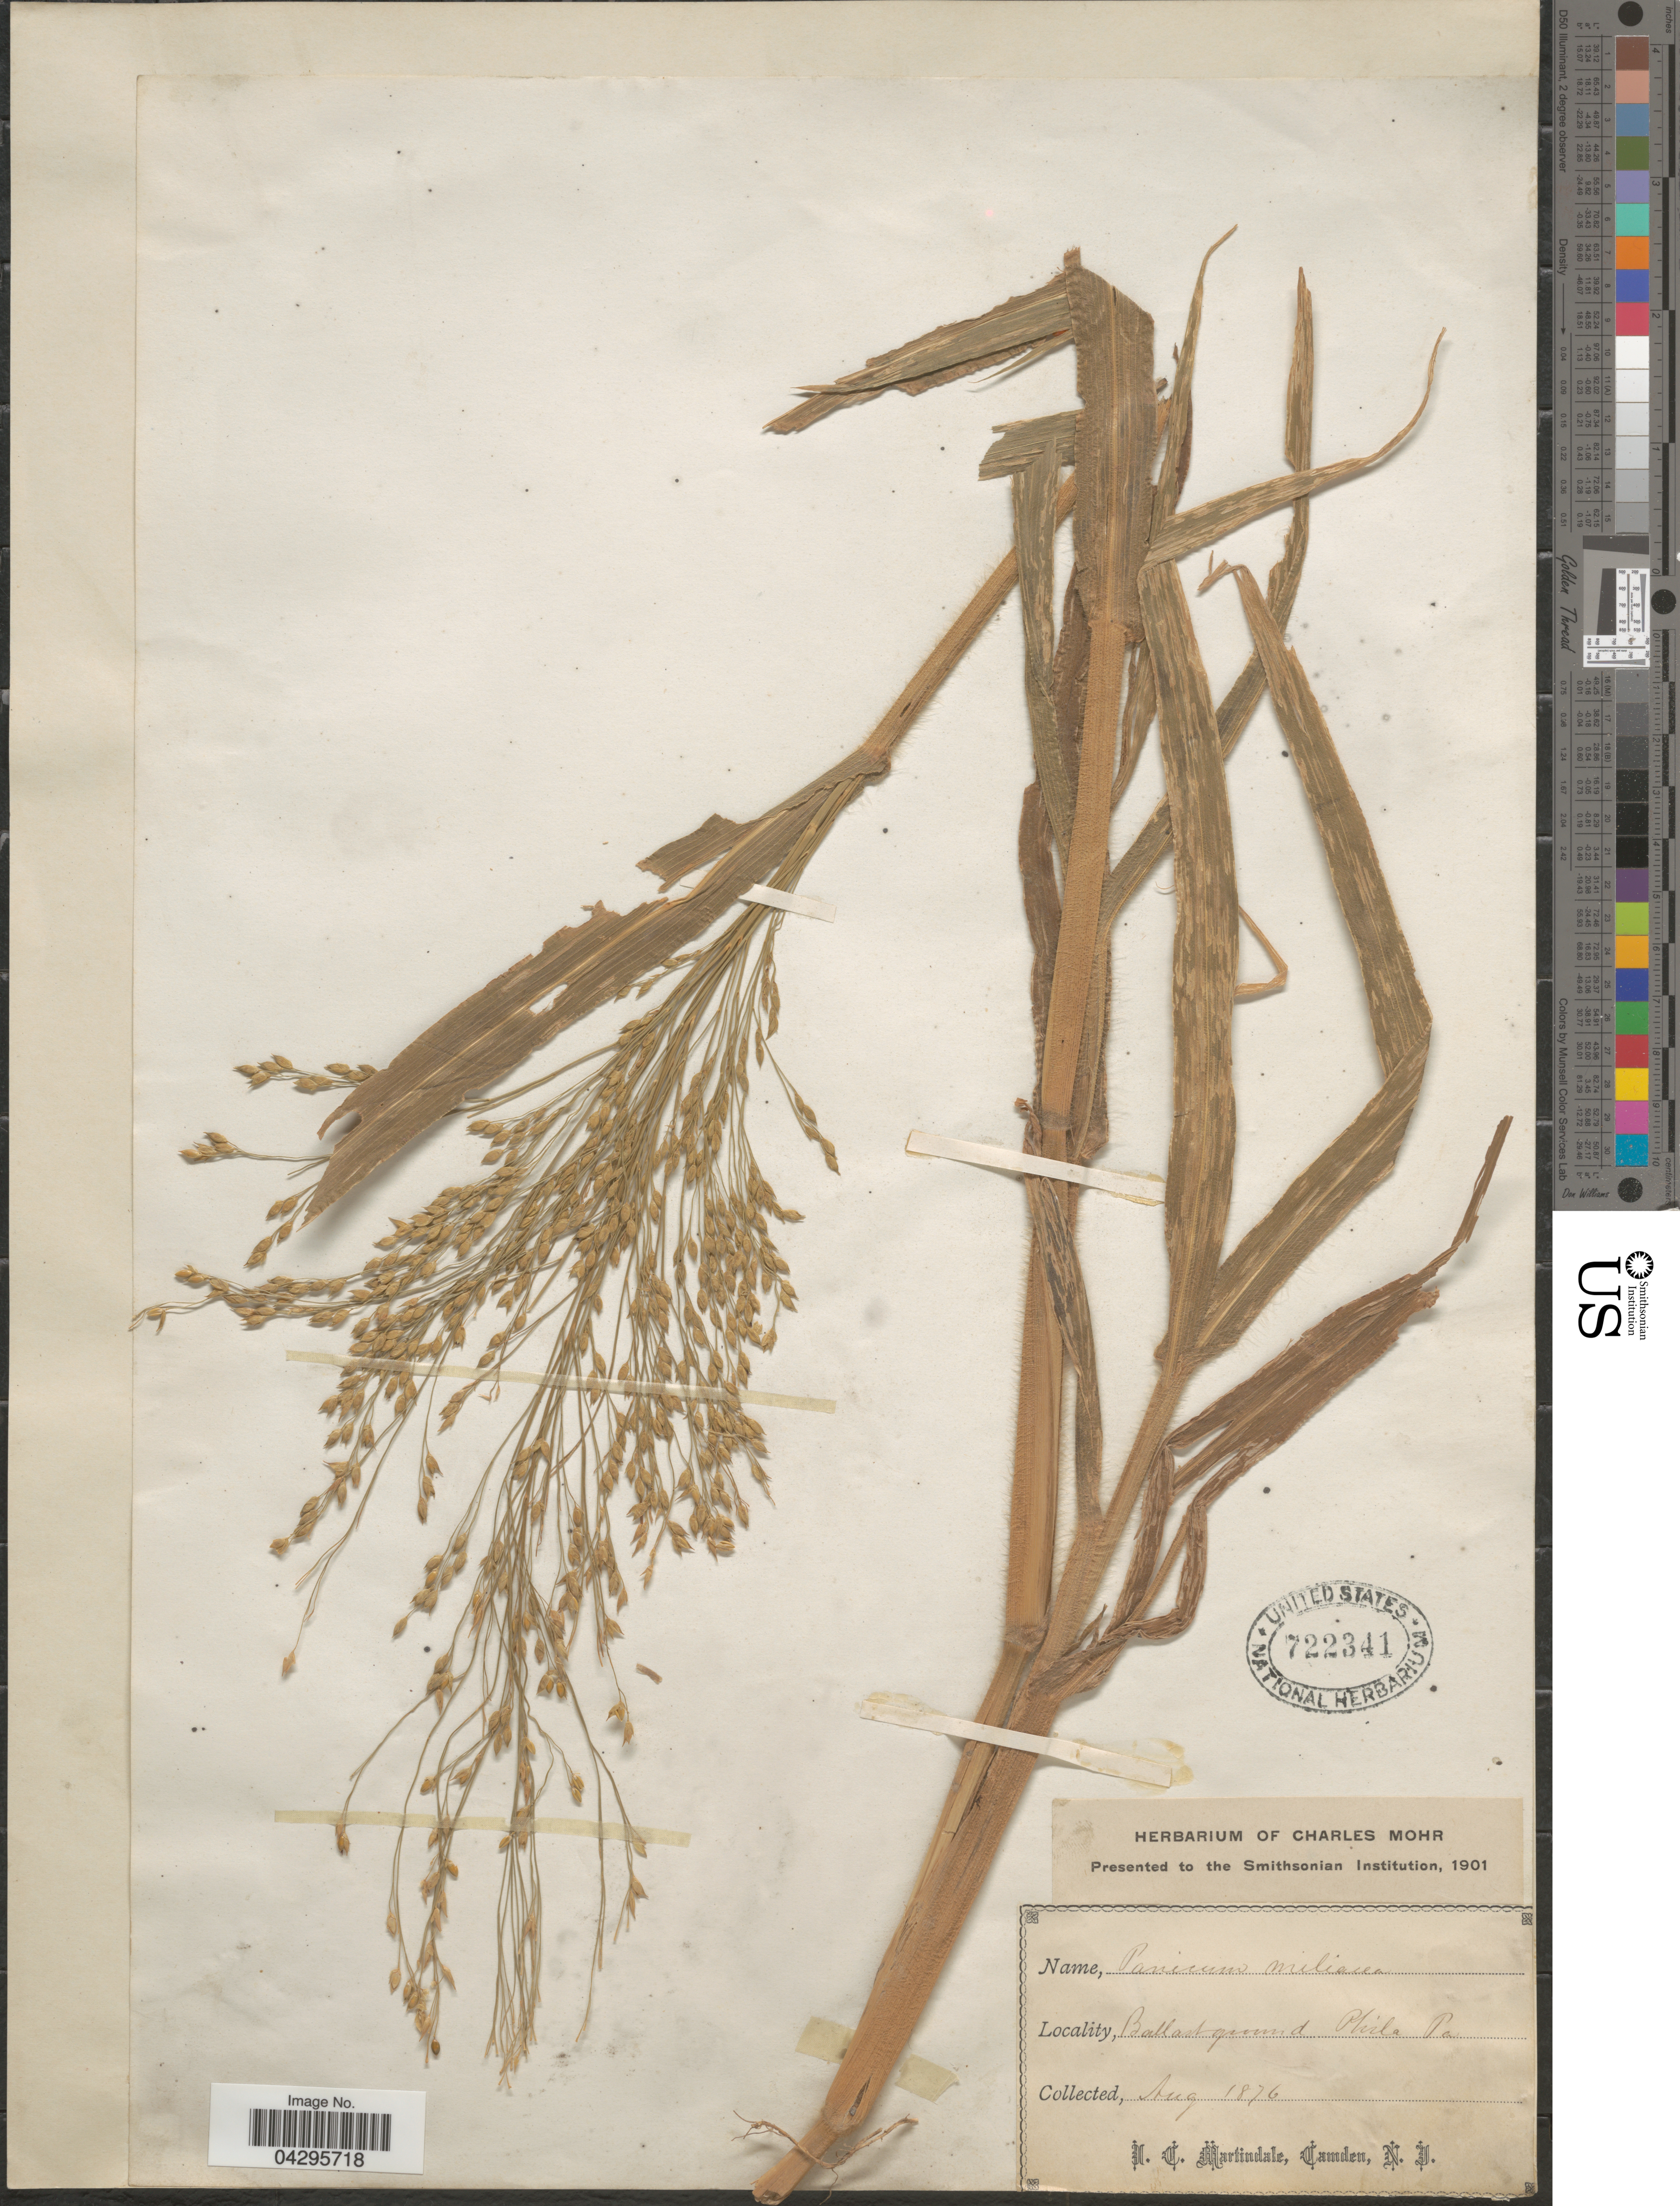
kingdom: Plantae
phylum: Tracheophyta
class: Liliopsida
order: Poales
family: Poaceae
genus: Panicum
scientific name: Panicum miliaceum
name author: L.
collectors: I. C. Martindale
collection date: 1876-08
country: United States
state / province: Pennsylvania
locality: Ballast ground Phila.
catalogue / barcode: US 722341